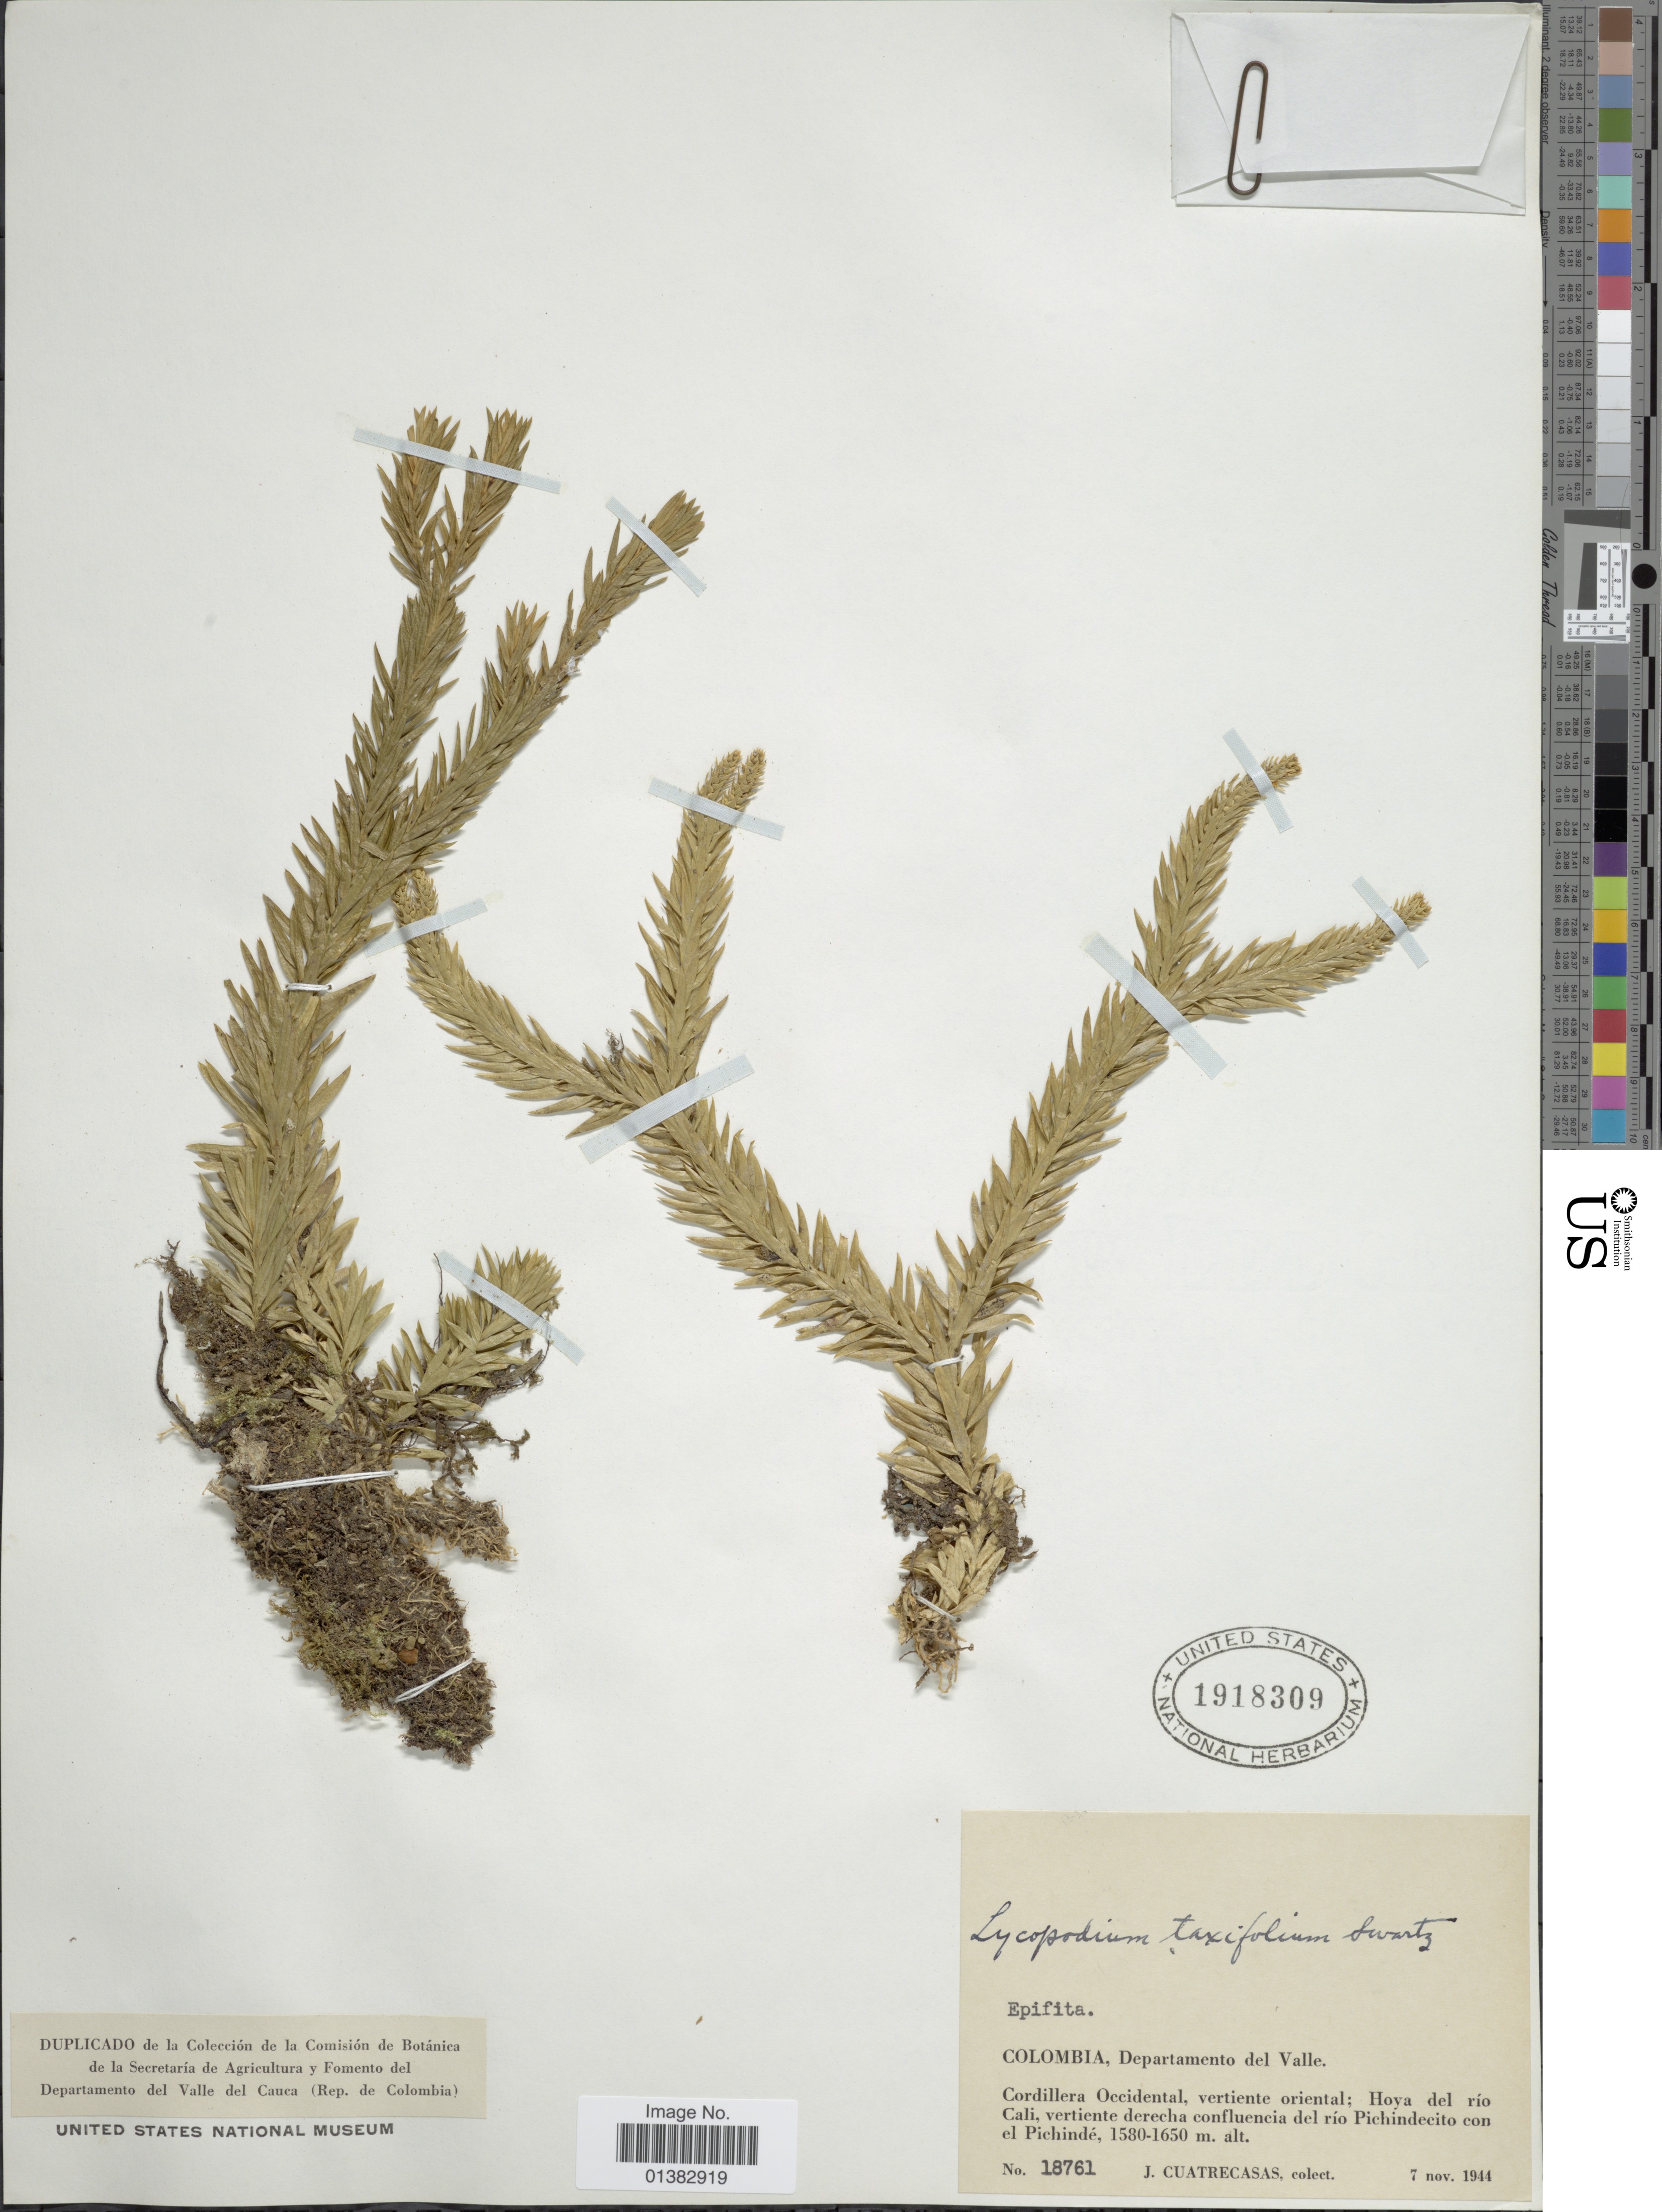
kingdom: Plantae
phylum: Tracheophyta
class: Lycopodiopsida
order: Lycopodiales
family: Lycopodiaceae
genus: Phlegmariurus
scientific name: Phlegmariurus taxifolius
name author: (Sw.) Á. Löve & D. Löve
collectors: J. Cuatrecasas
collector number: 18761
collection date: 1944-11-07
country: Colombia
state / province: Valle del Cauca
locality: Departamento del Valle, Cordillera Occidental, vertiente oriental; Hoya del río Cali, vertiente derecha confluencia del río Pichindecito con el Pichindé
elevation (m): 1580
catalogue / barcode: US 1918309